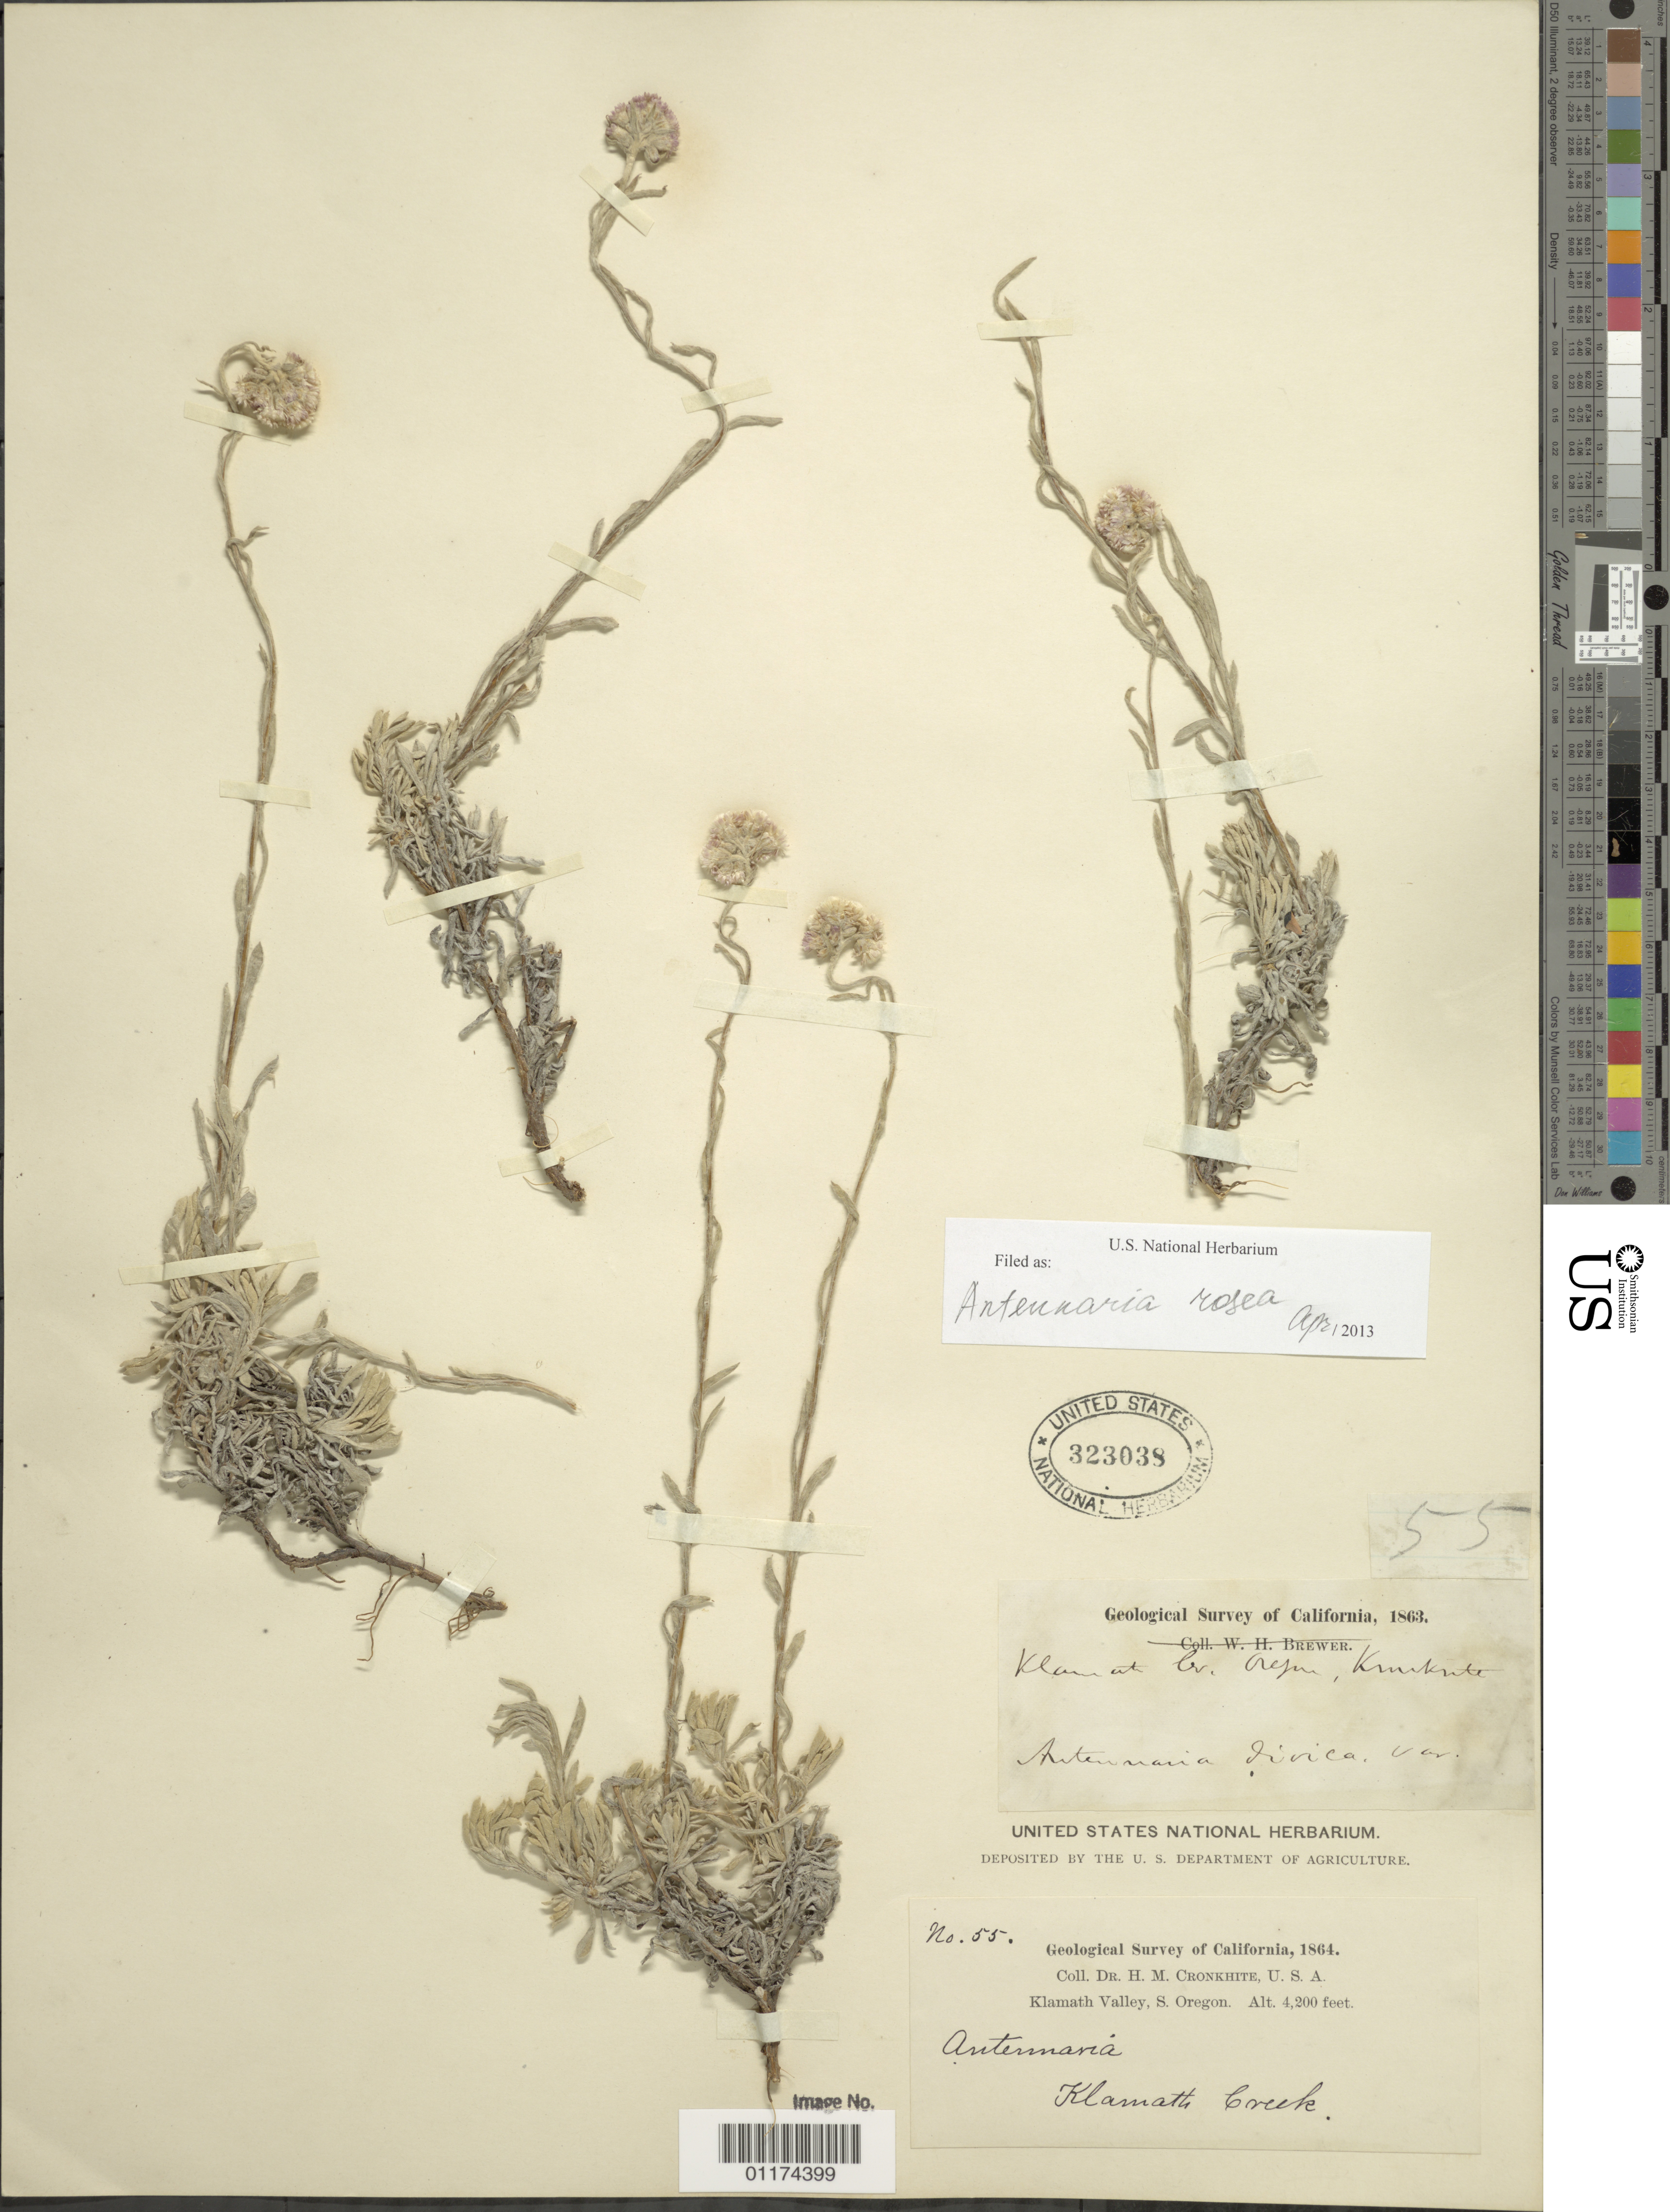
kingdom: Plantae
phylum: Tracheophyta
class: Magnoliopsida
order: Asterales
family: Asteraceae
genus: Antennaria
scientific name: Antennaria rosea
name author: Greene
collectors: H. M. Cronkhite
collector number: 55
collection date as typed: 1864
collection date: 1864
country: United States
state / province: Oregon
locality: Klamath Valley, Klamath Creek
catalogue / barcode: US 323038